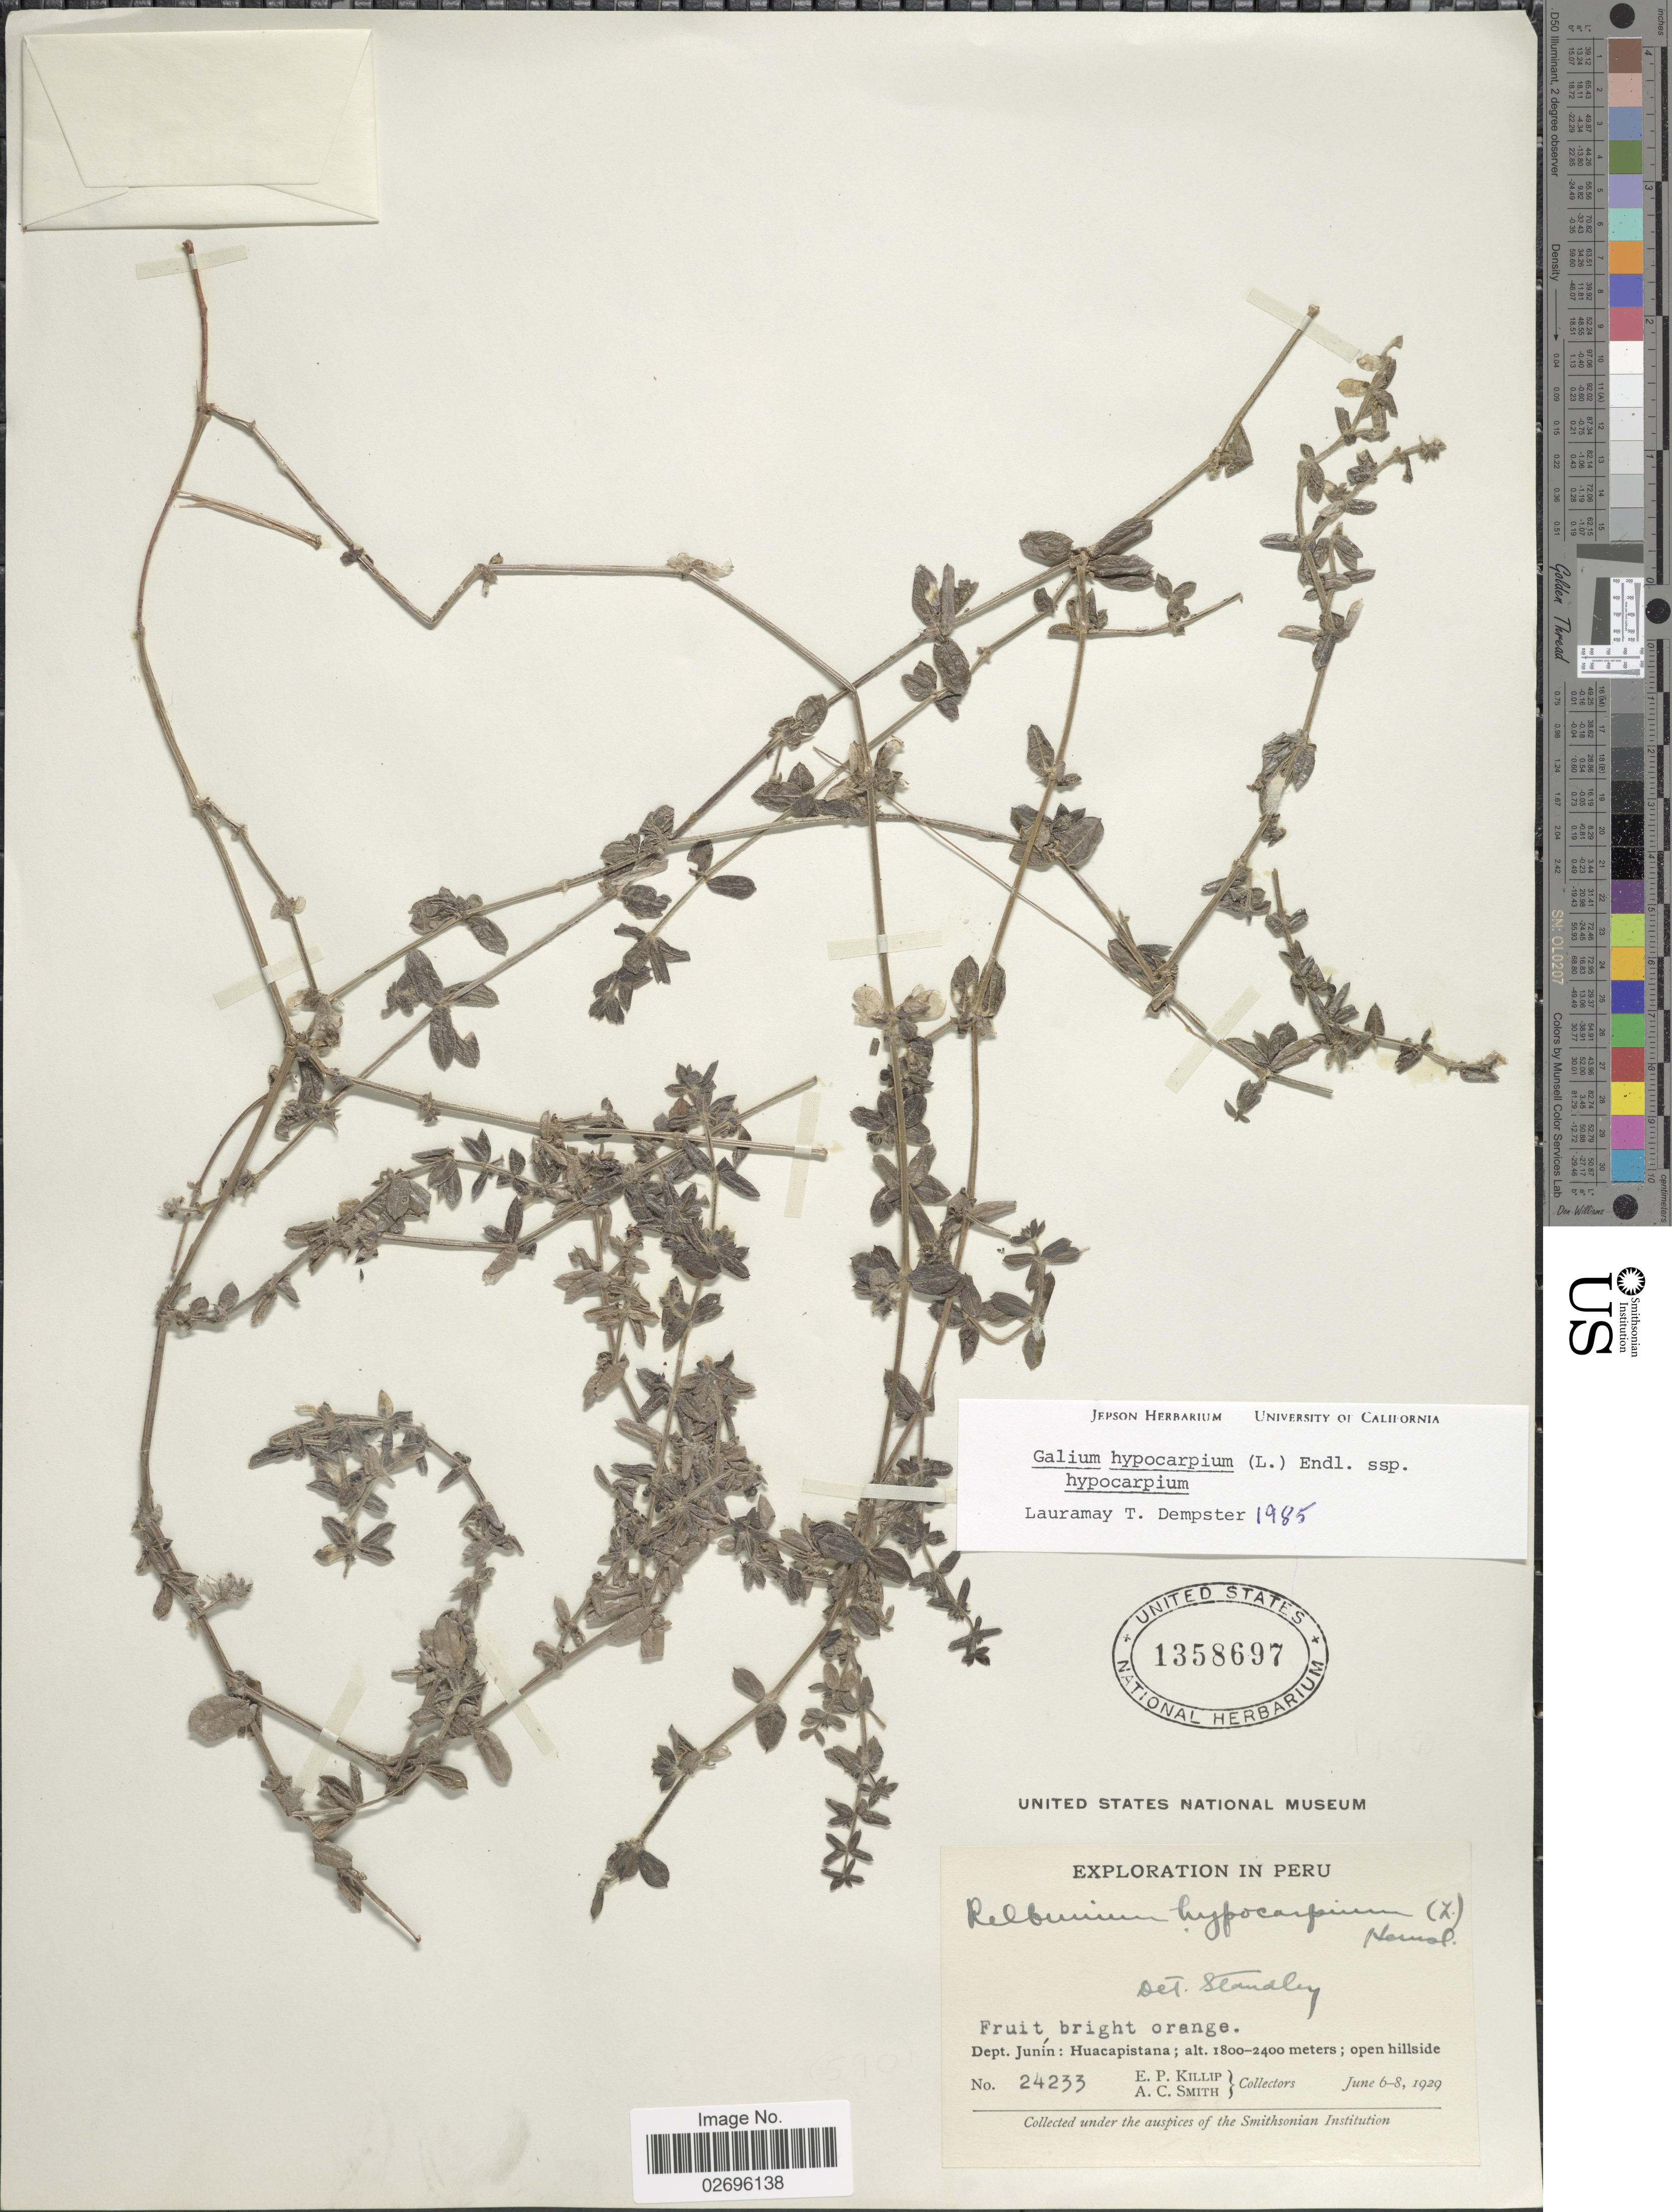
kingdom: Plantae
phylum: Tracheophyta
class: Magnoliopsida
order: Gentianales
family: Rubiaceae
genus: Galium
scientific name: Galium hypocarpium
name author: (L.) Endl. ex Griseb.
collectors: E. P. Killip & A. C. Smith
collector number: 24233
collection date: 1929-06-06/1929-06-08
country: Peru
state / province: Junín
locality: Dept. Junín: Huacapistana.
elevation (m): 1800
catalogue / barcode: US 1358697